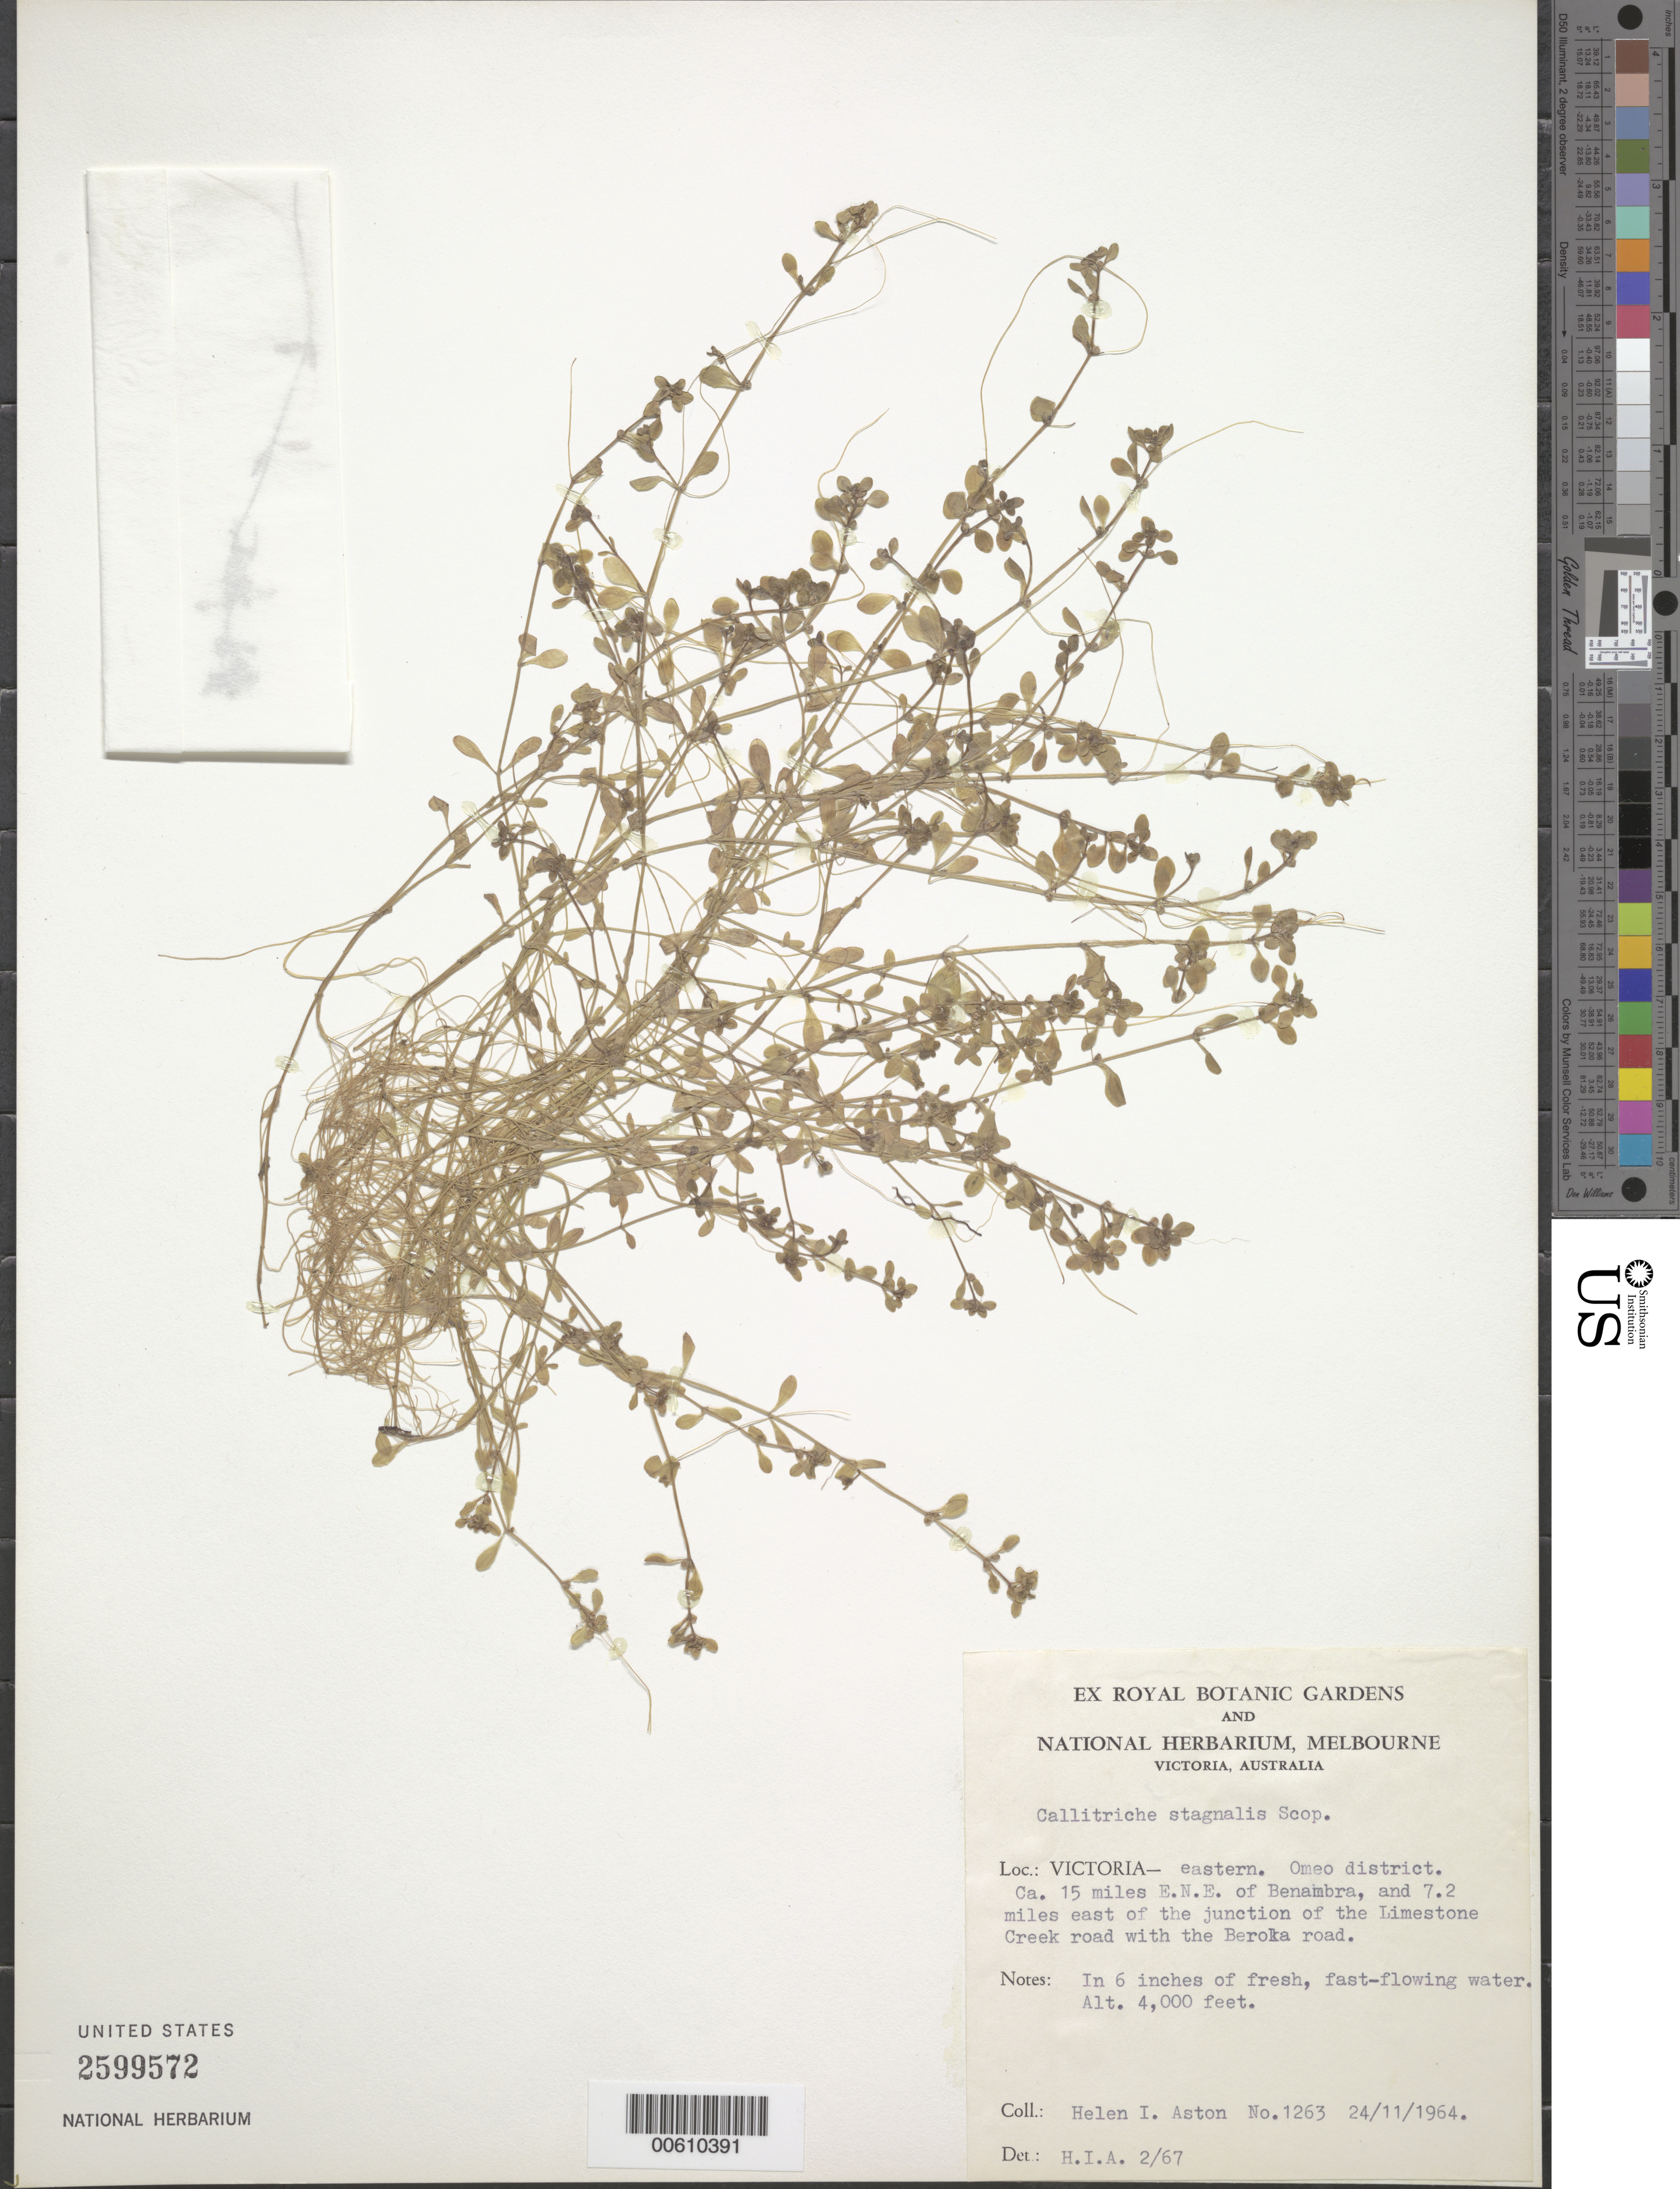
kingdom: Plantae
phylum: Tracheophyta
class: Magnoliopsida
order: Lamiales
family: Plantaginaceae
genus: Callitriche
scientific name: Callitriche stagnalis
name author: Scop.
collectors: H. I. Aston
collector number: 1263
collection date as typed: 24 Nov 1964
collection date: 1964-11-24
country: Australia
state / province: Victoria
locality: Omeo Dist., ENE of Benambra and E of the junction of the Limetone Creek road with the Beroka road.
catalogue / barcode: US 2599572